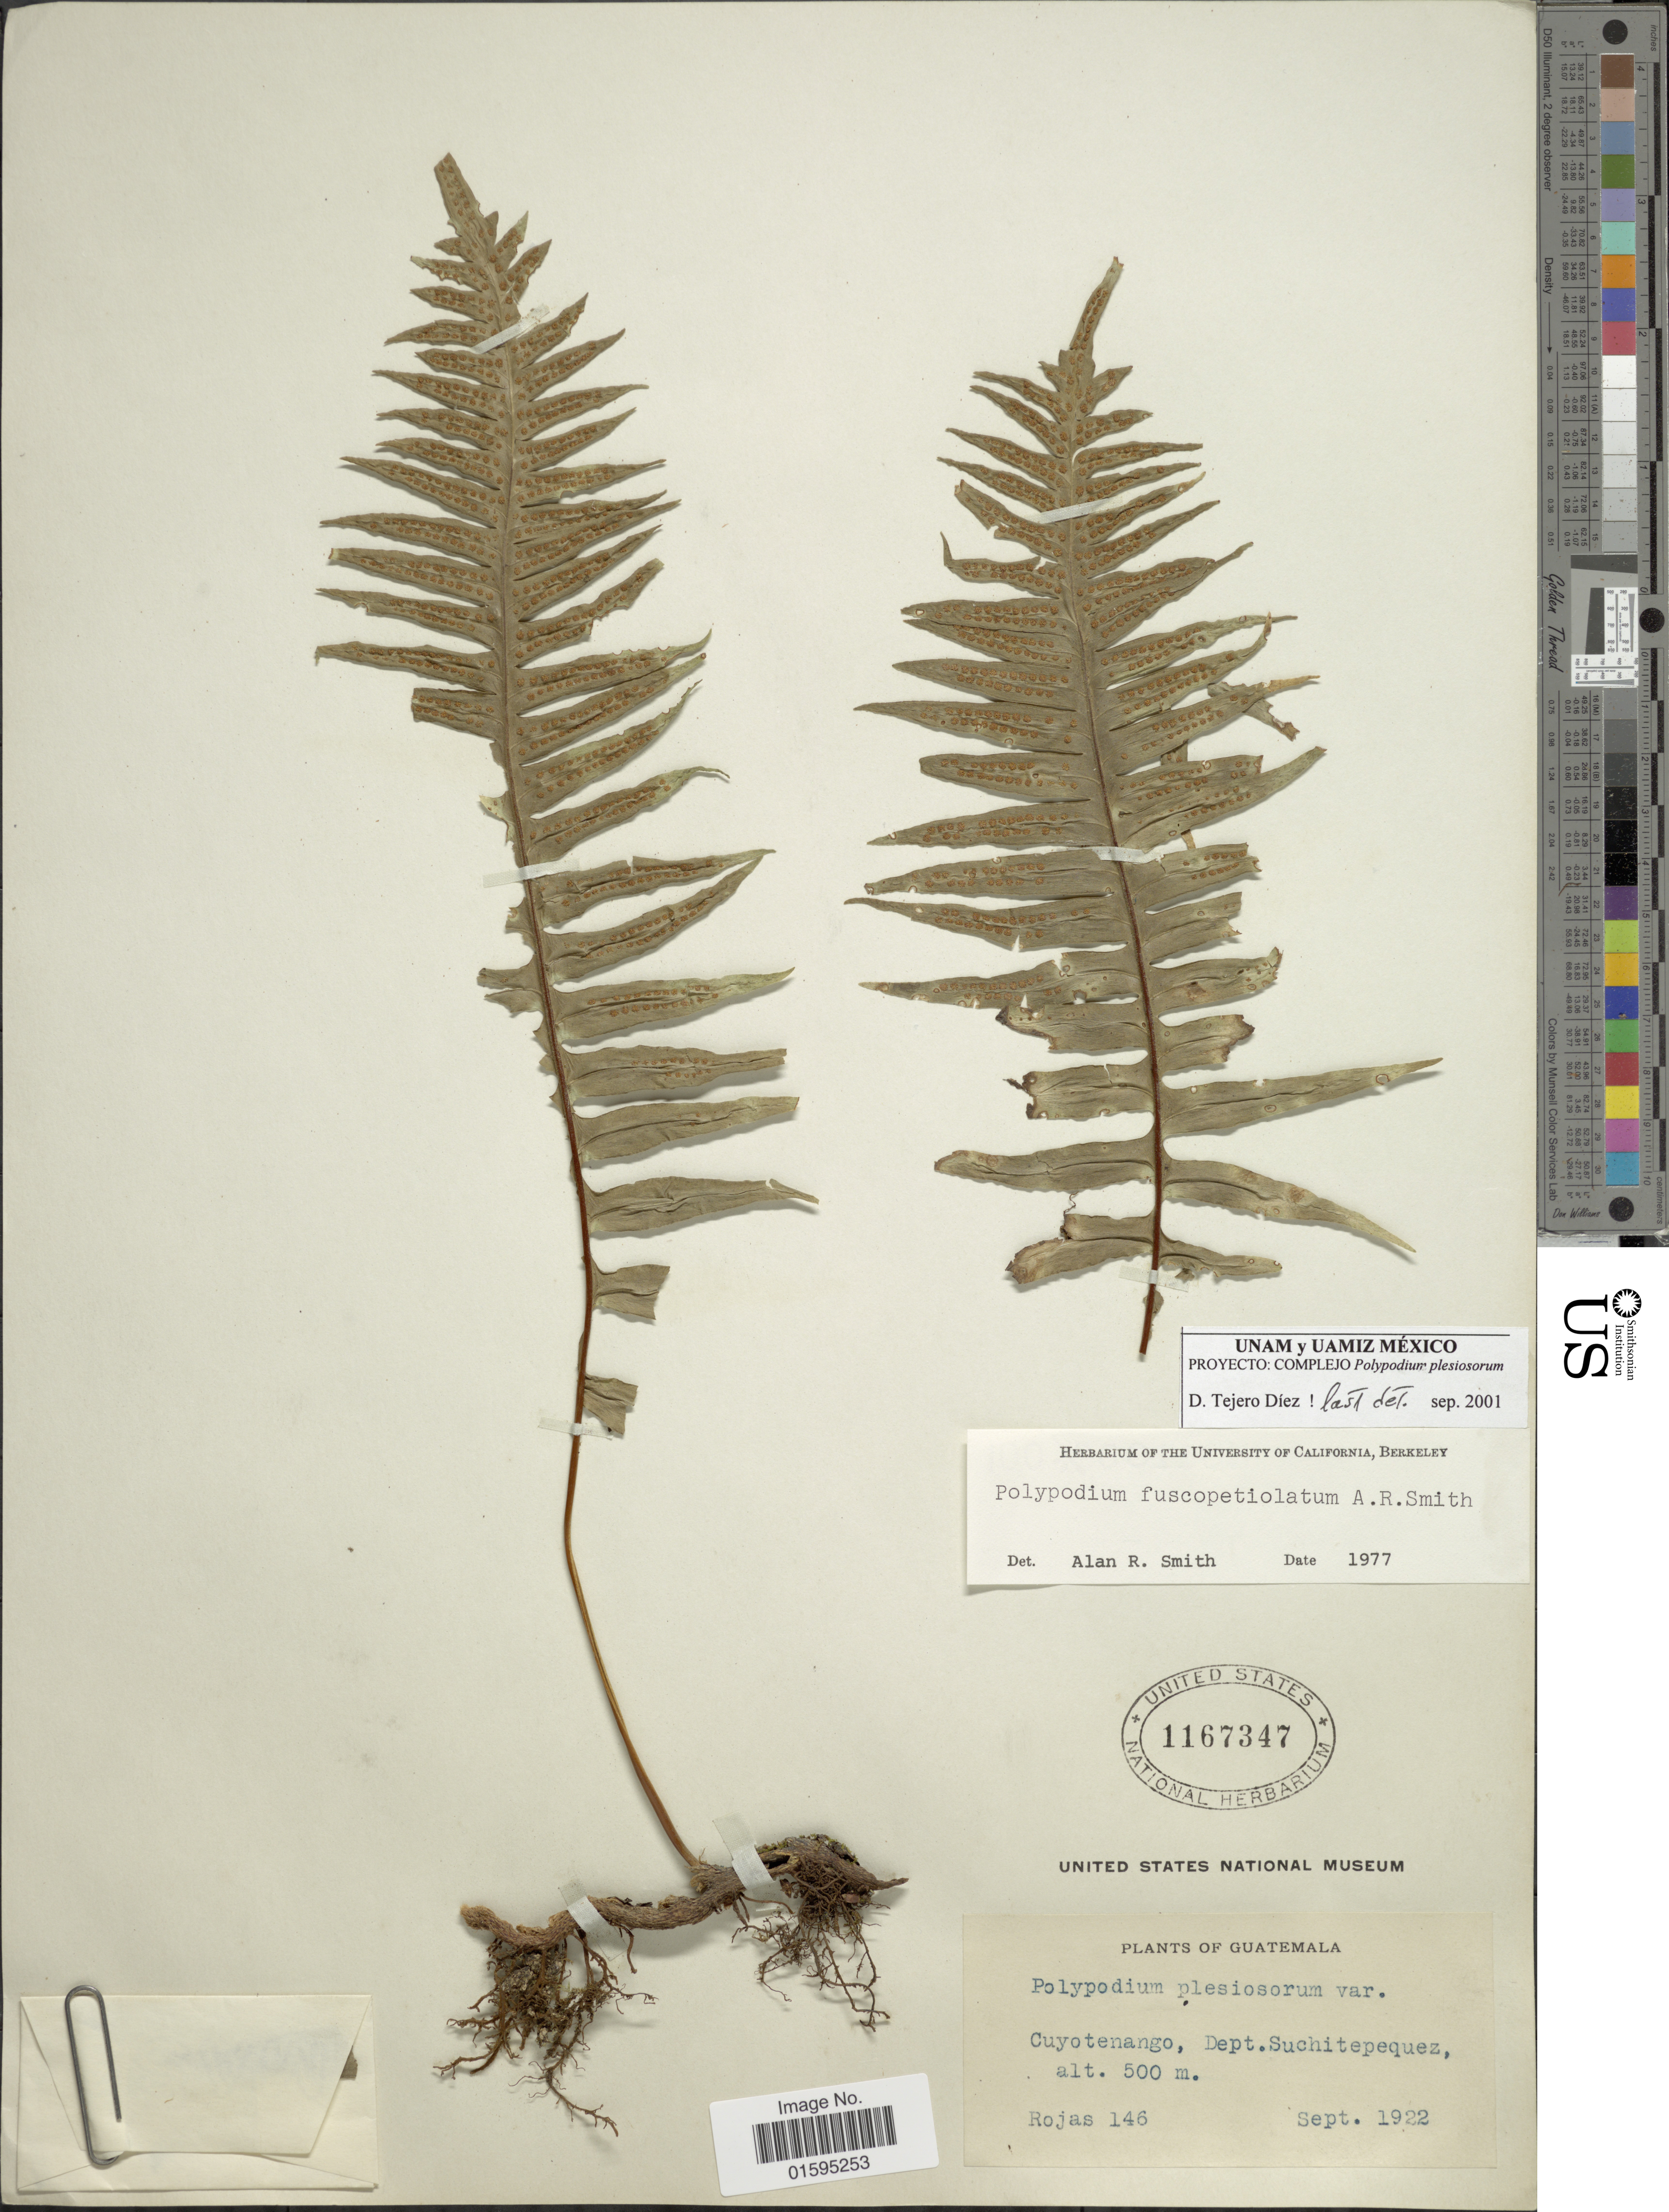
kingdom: Plantae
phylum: Tracheophyta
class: Polypodiopsida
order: Polypodiales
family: Polypodiaceae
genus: Polypodium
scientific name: Polypodium fuscopetiolatum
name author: A.R. Sm.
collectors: Rojas, --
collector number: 146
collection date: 1922-09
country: Guatemala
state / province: Suchitepéquez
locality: Cuyotenango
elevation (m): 500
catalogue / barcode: US 1167347